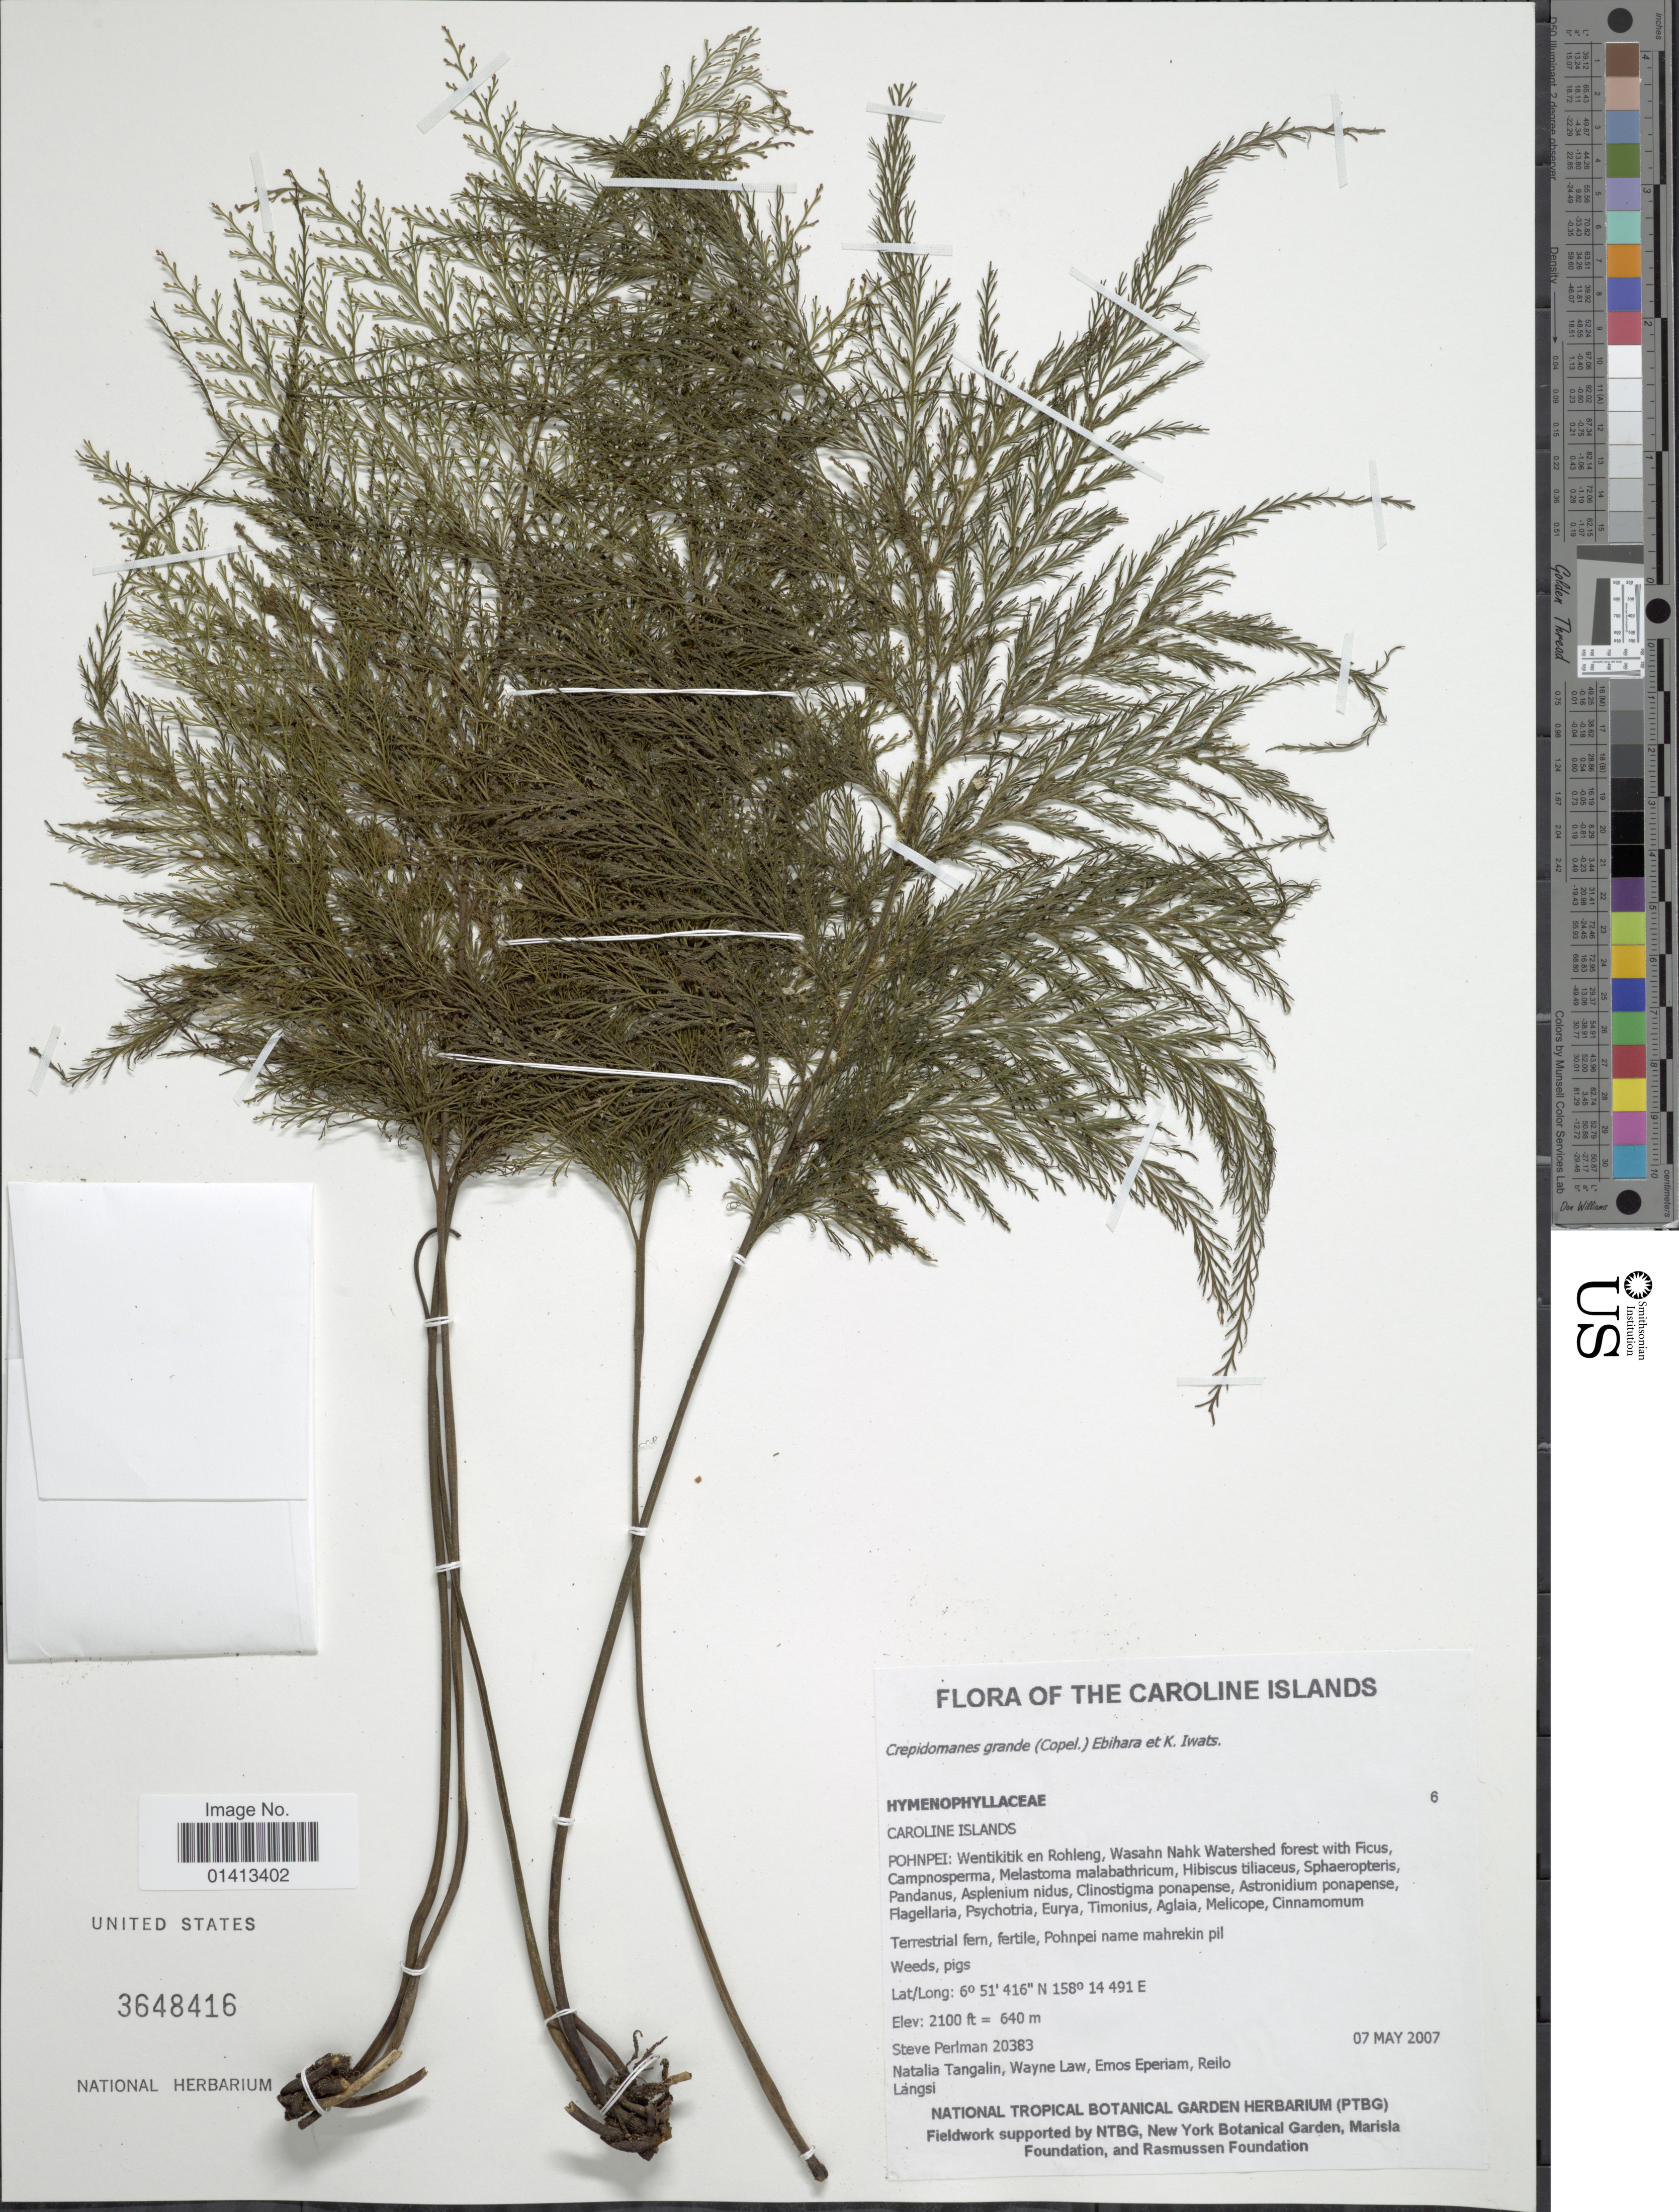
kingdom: Plantae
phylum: Tracheophyta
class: Polypodiopsida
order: Hymenophyllales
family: Hymenophyllaceae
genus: Crepidomanes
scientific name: Crepidomanes grande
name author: (Copel.) Ebihara & K. Iwats.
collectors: S. Perlman, N. Tangalin, W. Law, P. Eperiam & R. Langsi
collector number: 20383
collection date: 2007-05-07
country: Micronesia, Federated States of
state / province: Pohnpei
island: Pohnpei [Ponape]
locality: Wentiktik en Rohleng, Wasahn Nahk Watershed, forest with Ficus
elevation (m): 640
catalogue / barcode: US 3648416